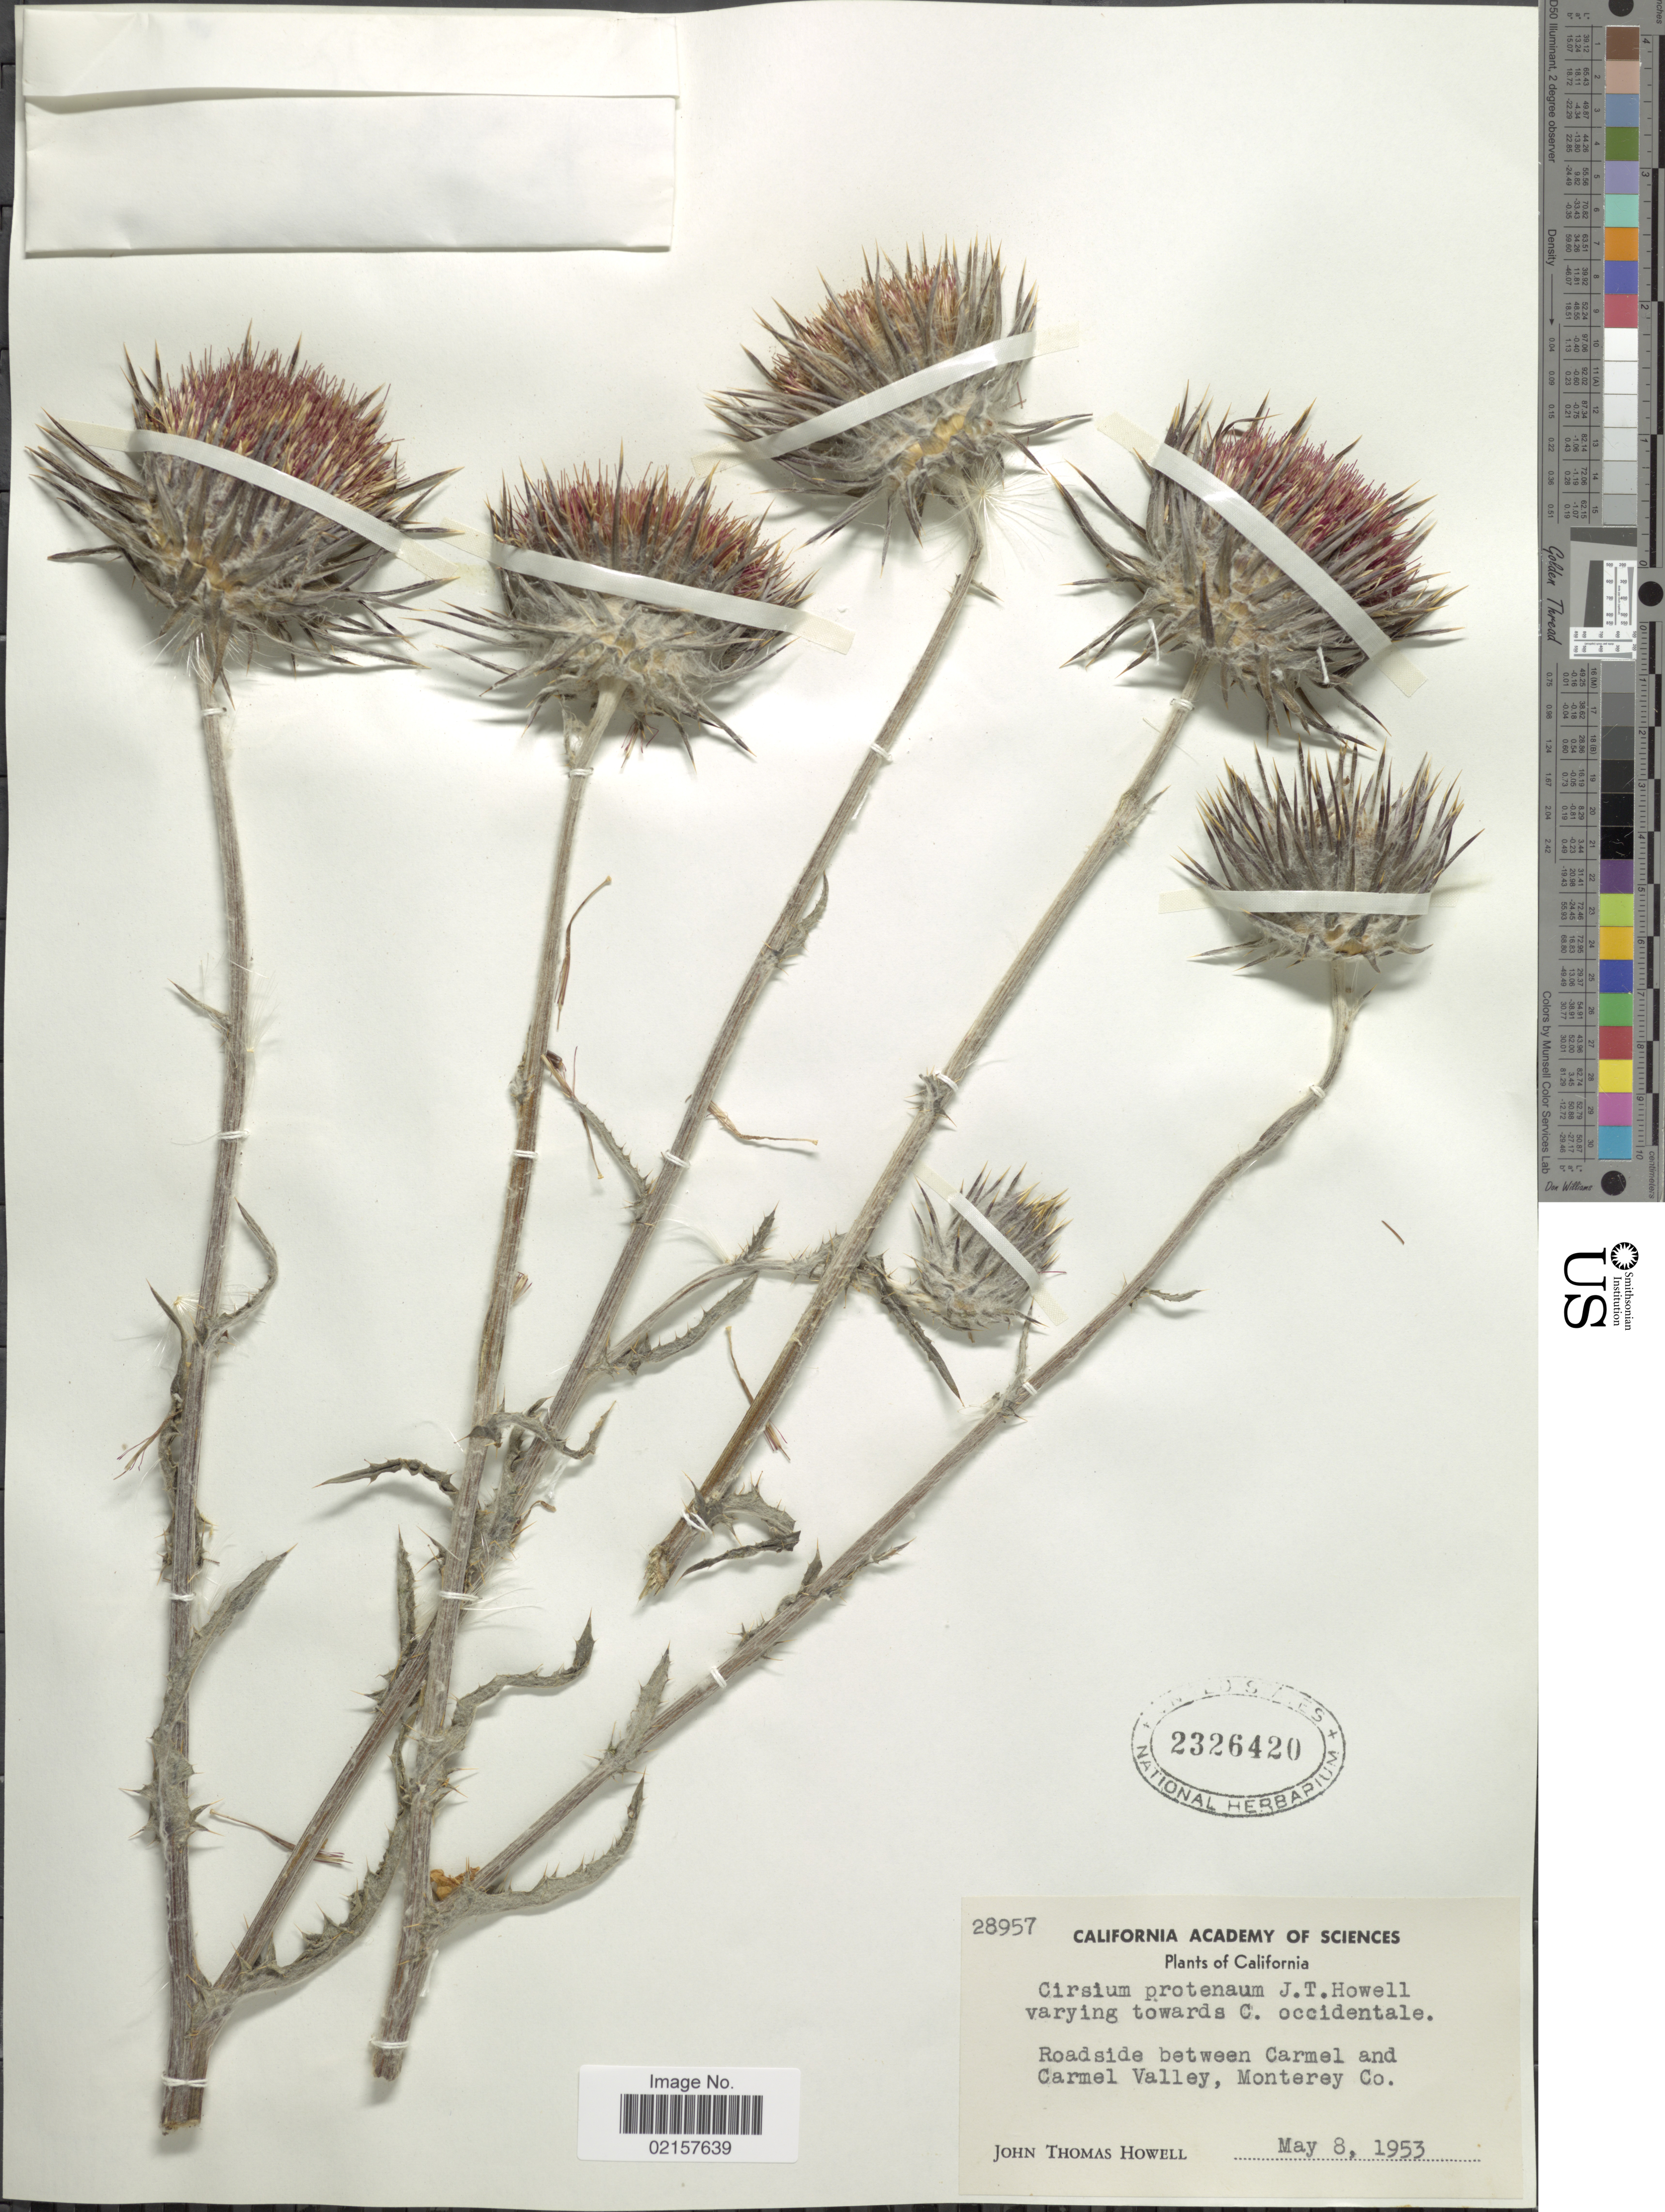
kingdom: Plantae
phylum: Tracheophyta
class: Magnoliopsida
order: Asterales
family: Asteraceae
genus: Cirsium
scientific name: Cirsium occidentale var. venustum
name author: (Greene) Jeps.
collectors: J. T. Howell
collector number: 28957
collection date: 1953-05-08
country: United States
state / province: California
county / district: Monterey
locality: Roadside between Carmel and Carmel Valley, Monterey Co.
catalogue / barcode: US 2326420